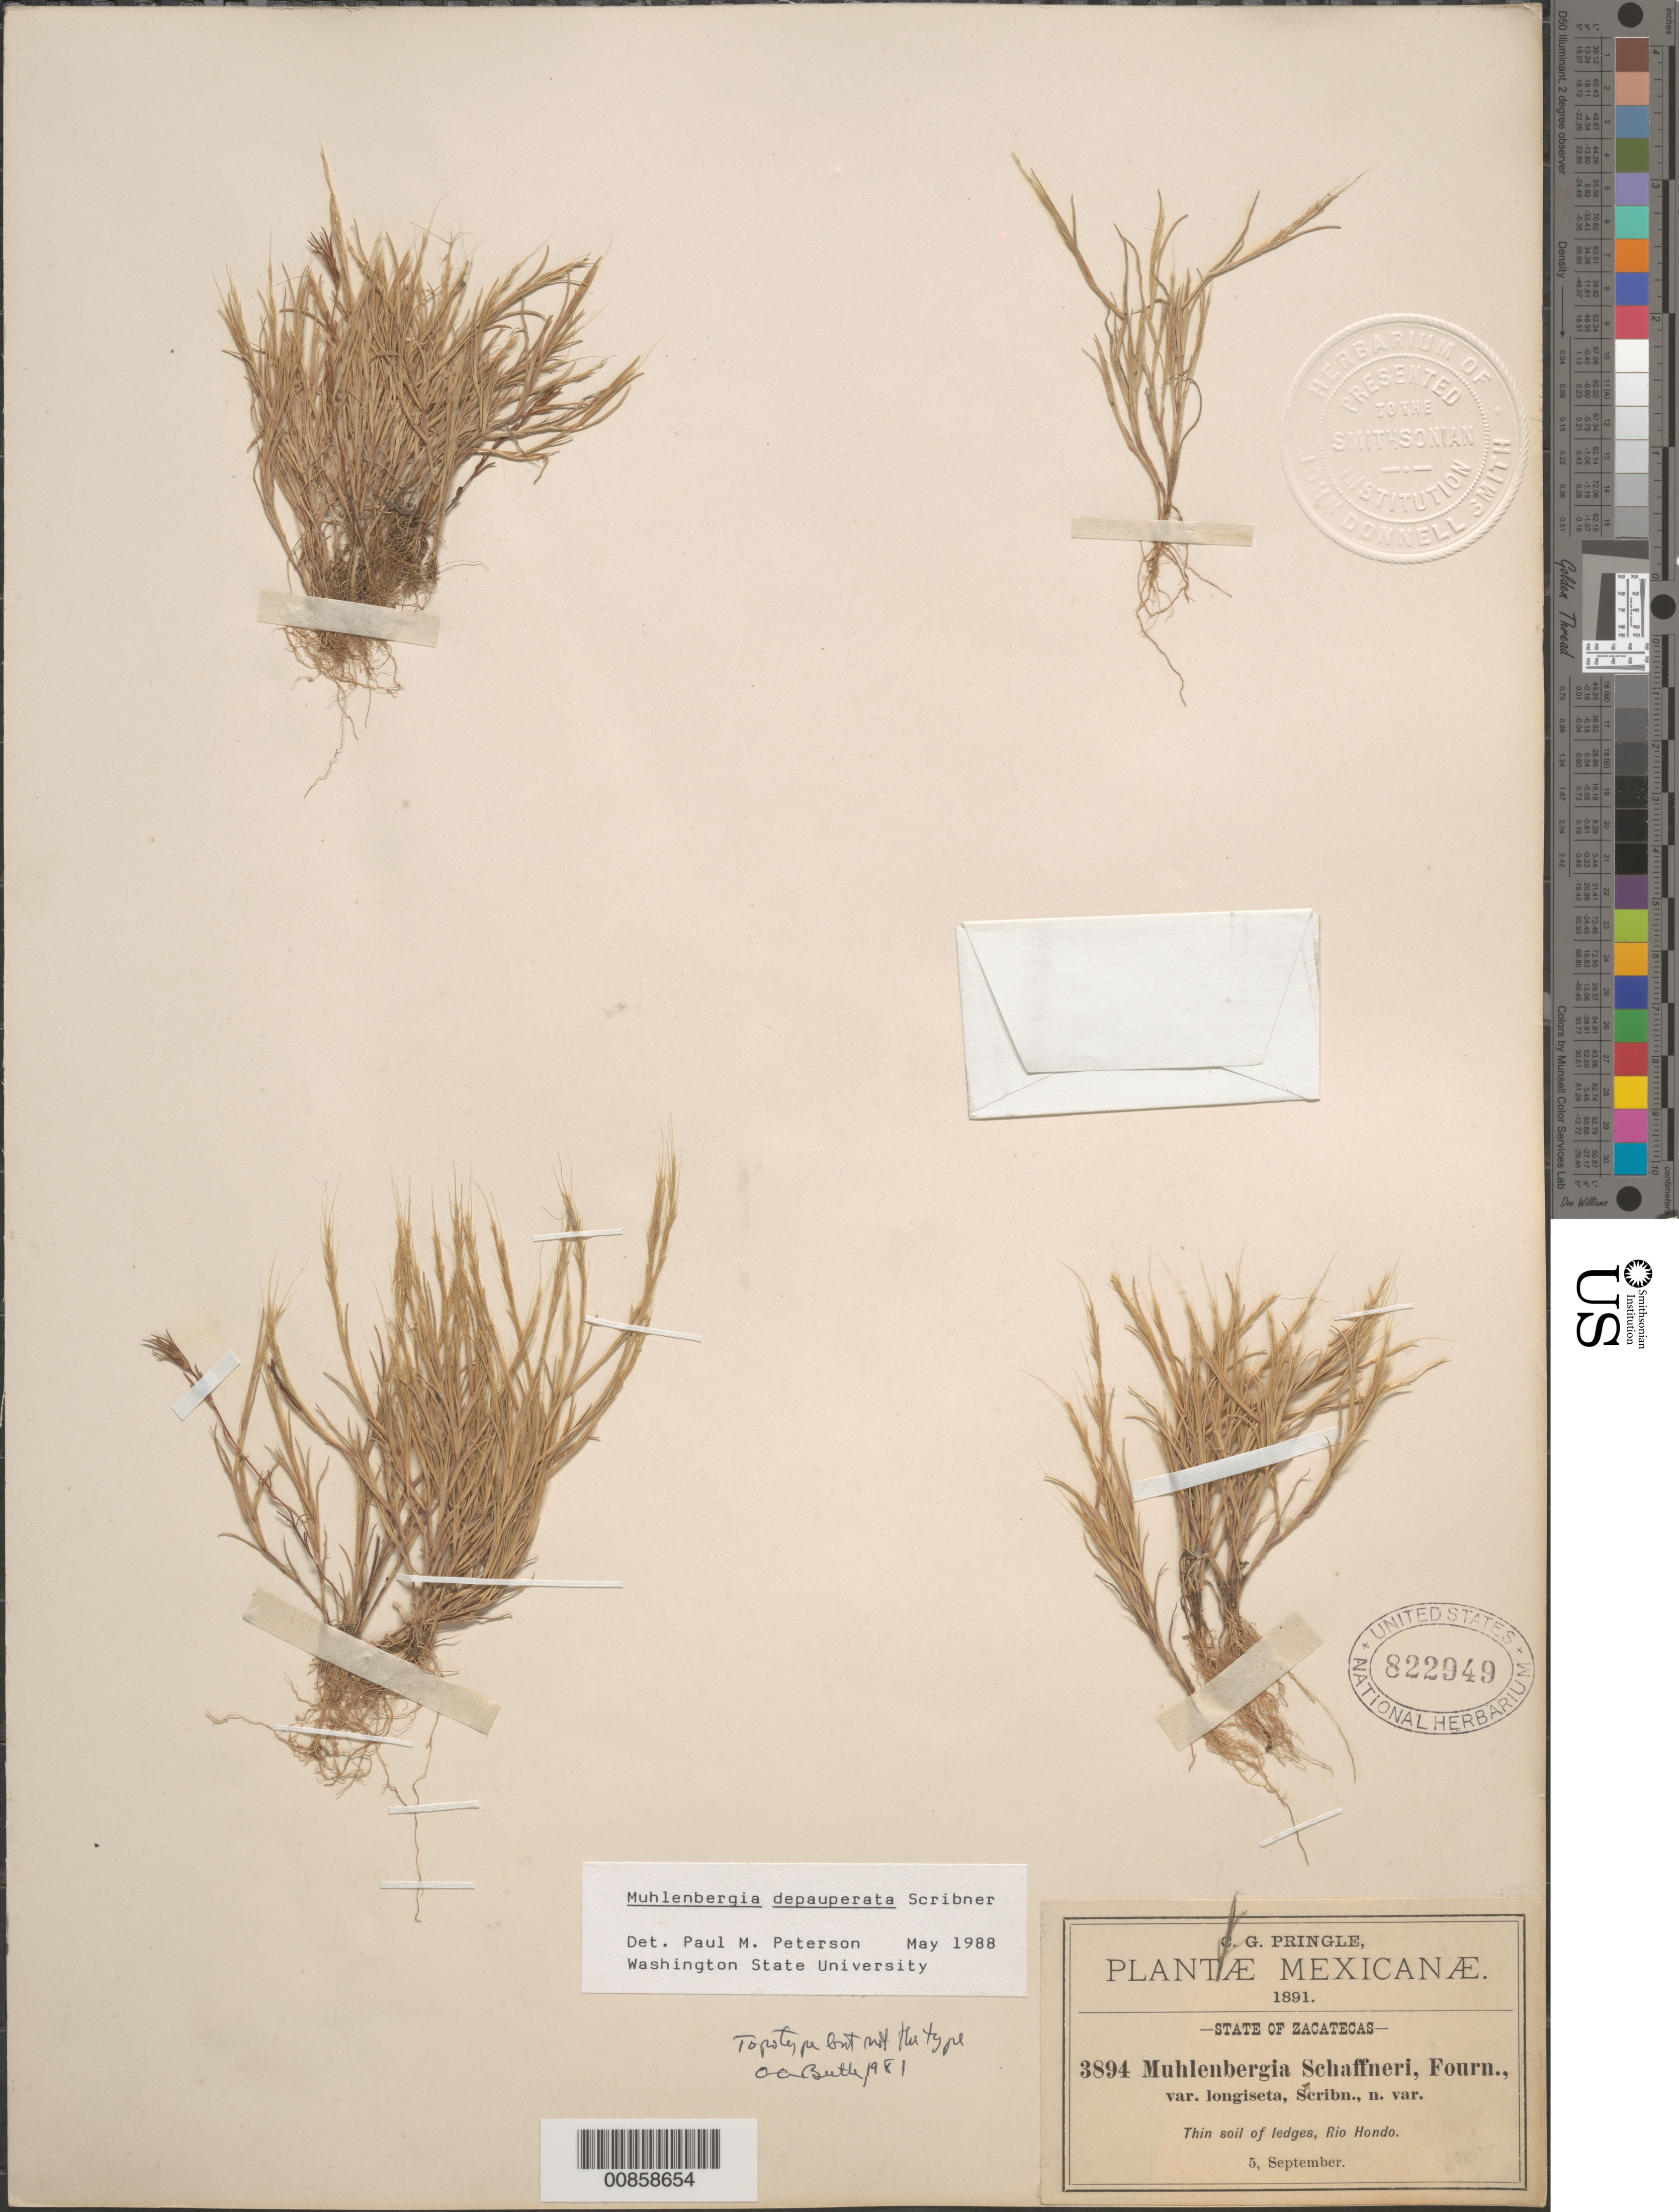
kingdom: Plantae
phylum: Tracheophyta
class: Liliopsida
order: Poales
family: Poaceae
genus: Muhlenbergia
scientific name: Muhlenbergia depauperata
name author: Scribn.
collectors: C. G. Pringle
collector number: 3894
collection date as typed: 05 Sep 1891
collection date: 1891-09-05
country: Mexico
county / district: Río Grande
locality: Río Grande, mpio. Río Grande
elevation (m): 1900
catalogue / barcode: US 822949